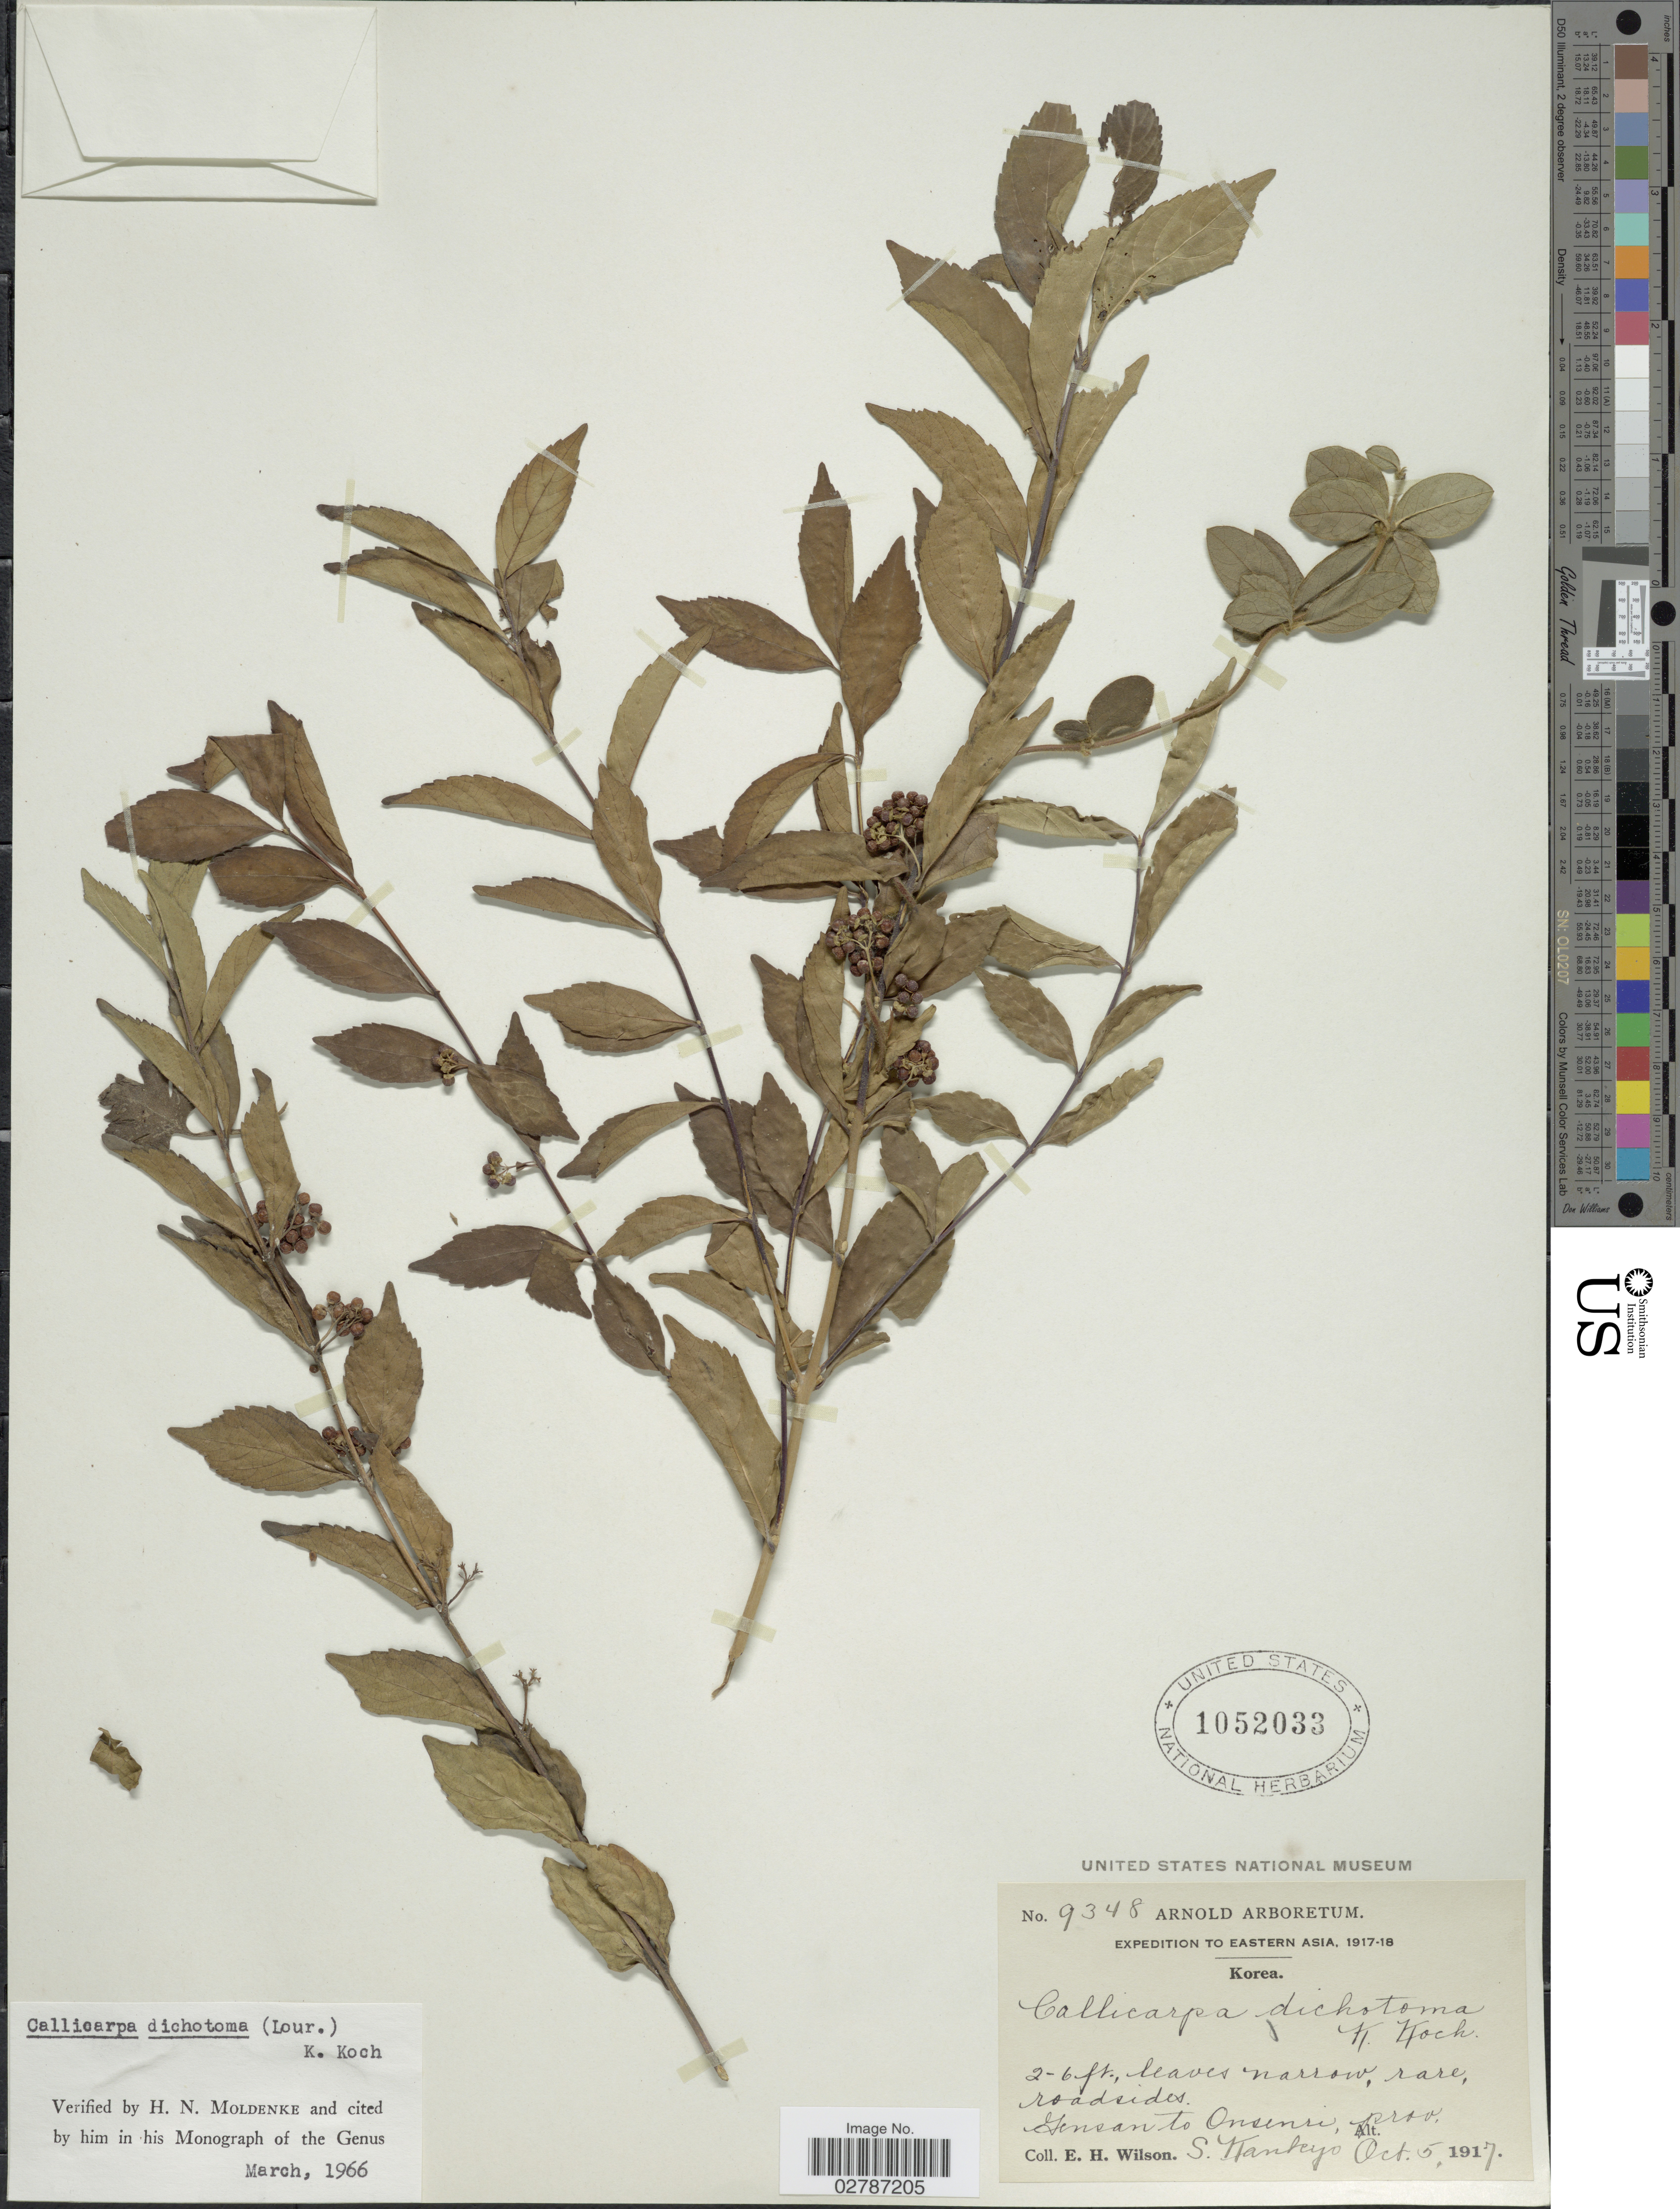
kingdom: Plantae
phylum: Tracheophyta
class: Magnoliopsida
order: Lamiales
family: Lamiaceae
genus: Callicarpa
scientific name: Callicarpa dichotoma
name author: (Lour.) K. Koch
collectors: E. Wilson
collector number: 9348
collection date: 1917-10-05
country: North Korea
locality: Eastern Asia. Yensan to Onsenri, prov. S. Kankyo.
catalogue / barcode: US 1052033